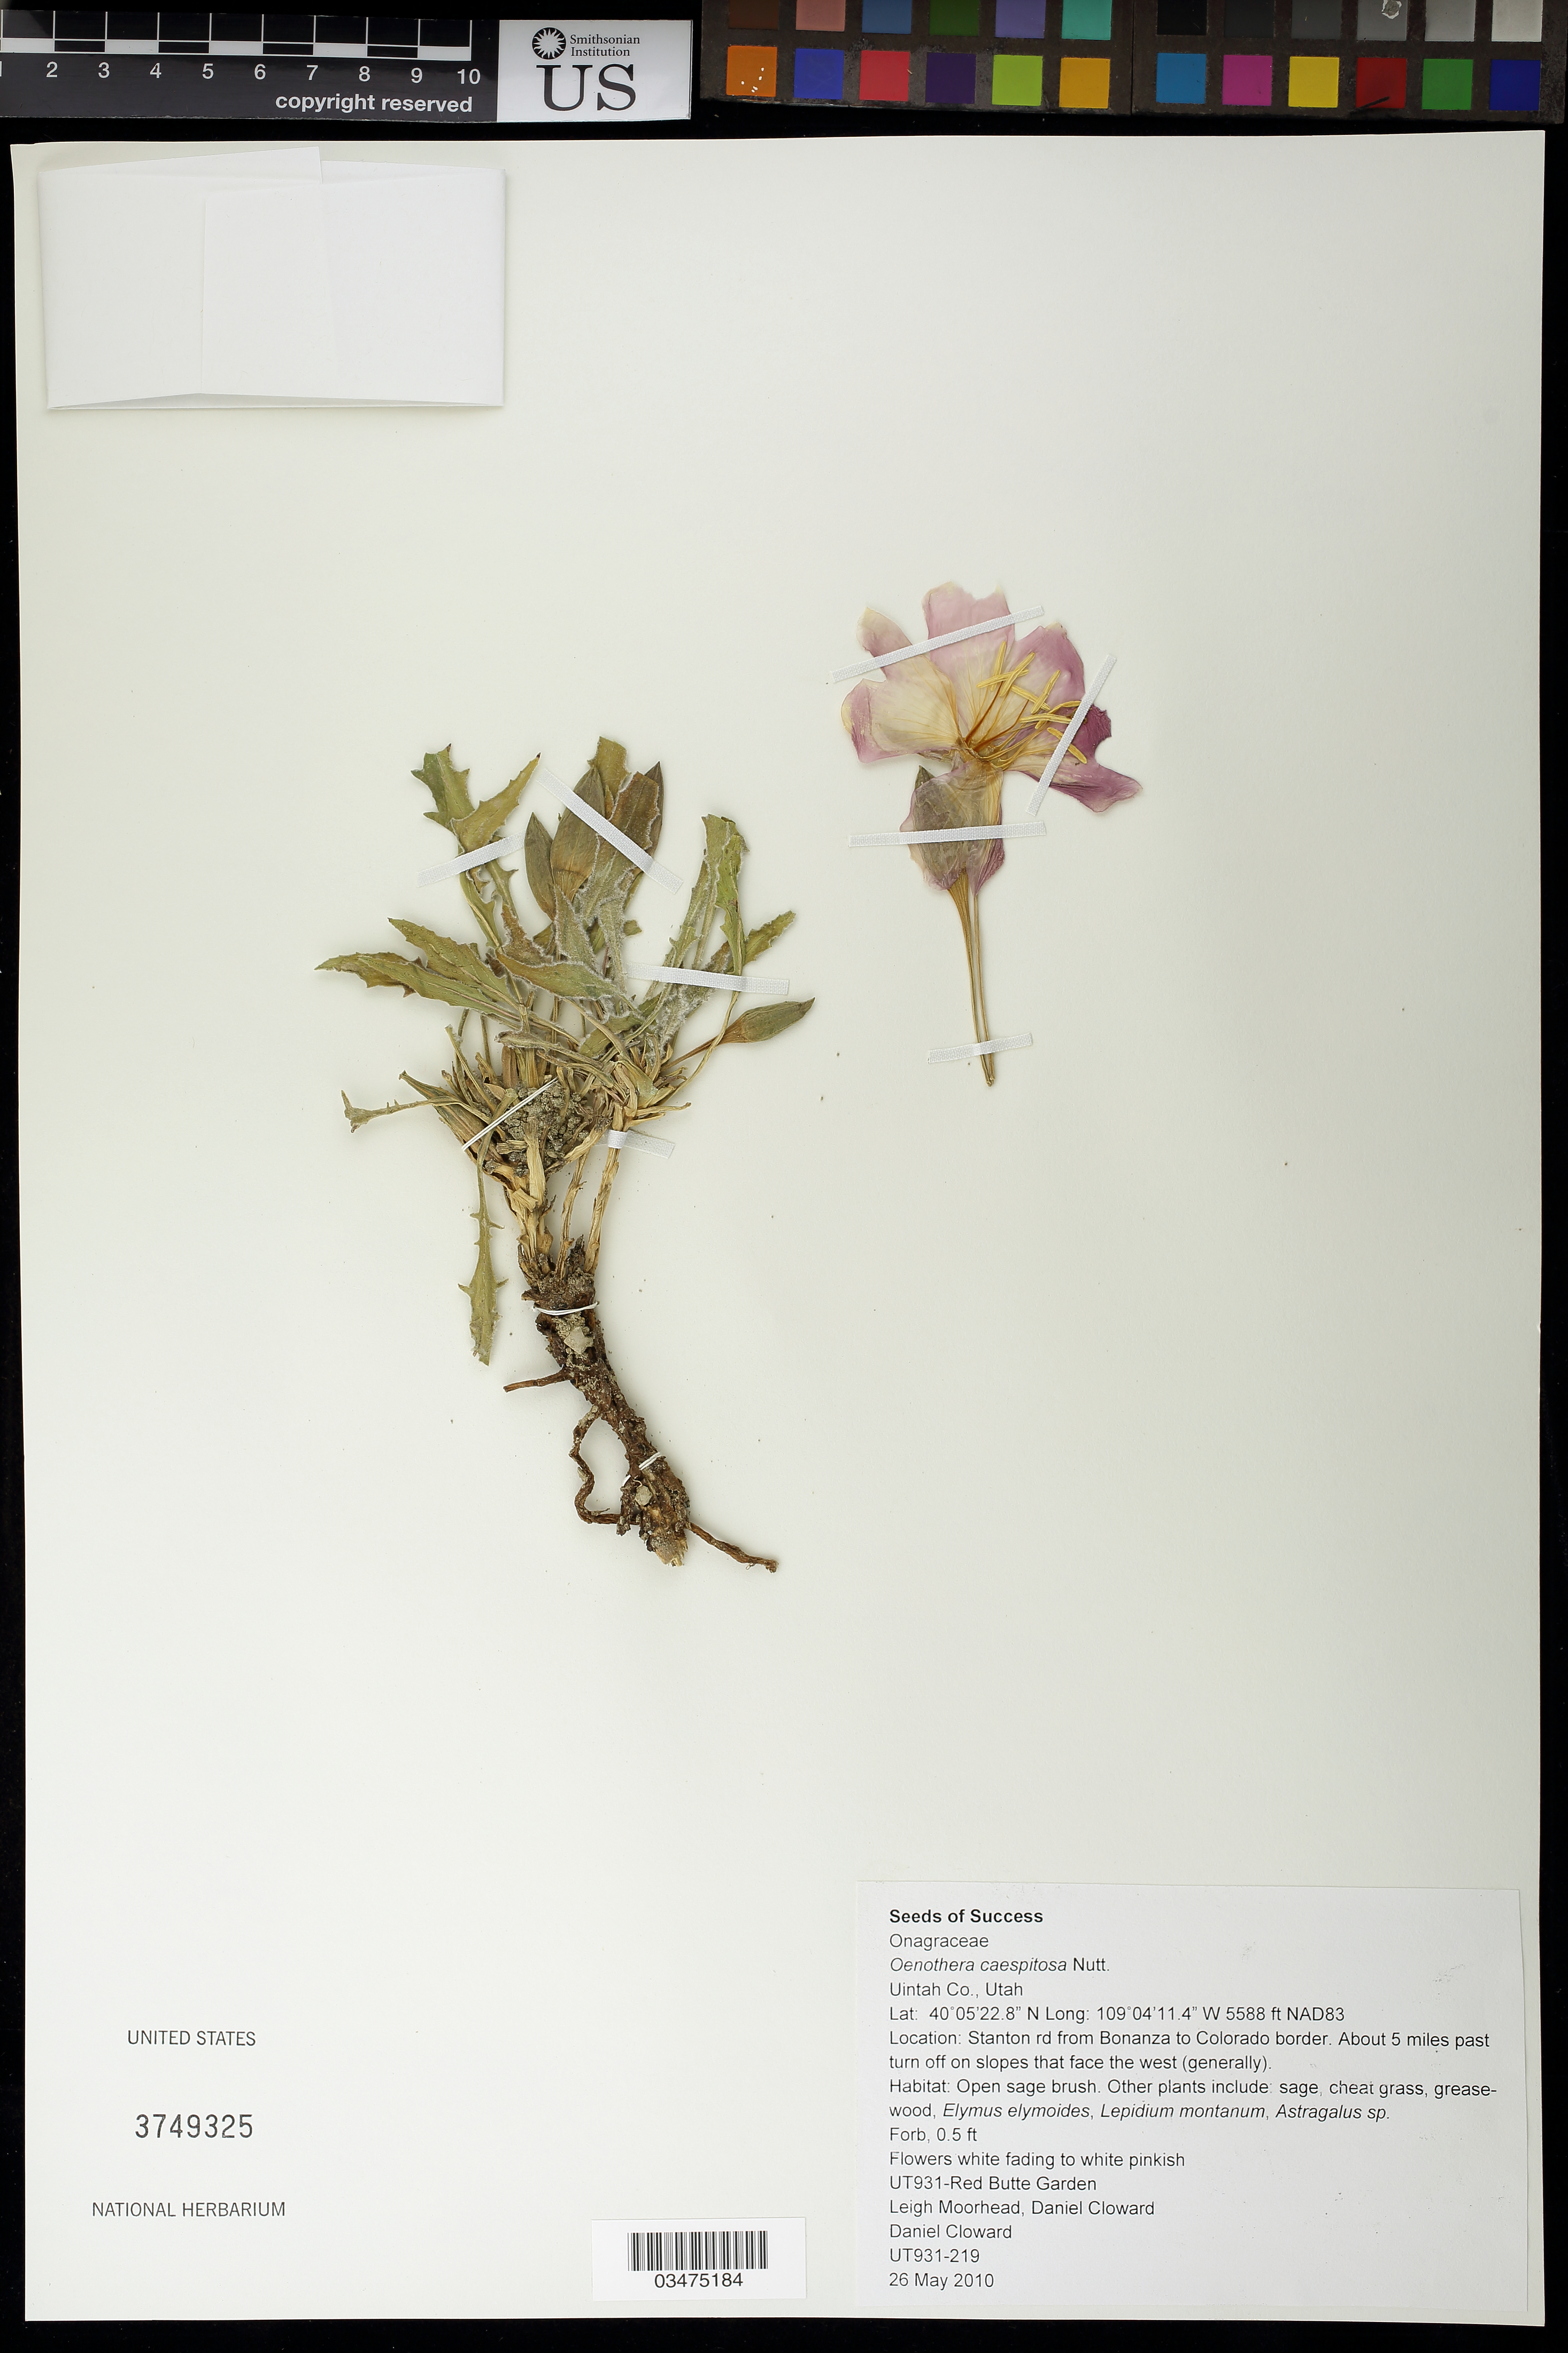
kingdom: Plantae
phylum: Tracheophyta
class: Magnoliopsida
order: Myrtales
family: Onagraceae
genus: Oenothera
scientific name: Oenothera caespitosa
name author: Nutt.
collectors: L. Moorhead & D. Cloward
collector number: UT931-219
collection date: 2010-05-26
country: United States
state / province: Utah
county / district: Uintah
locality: Stanton rd from Bonanza to Colorado border, about 5 mi. past turn off on slopes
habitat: Open sage brush, cheat grass, greasewood.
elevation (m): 1703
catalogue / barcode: US 3749325